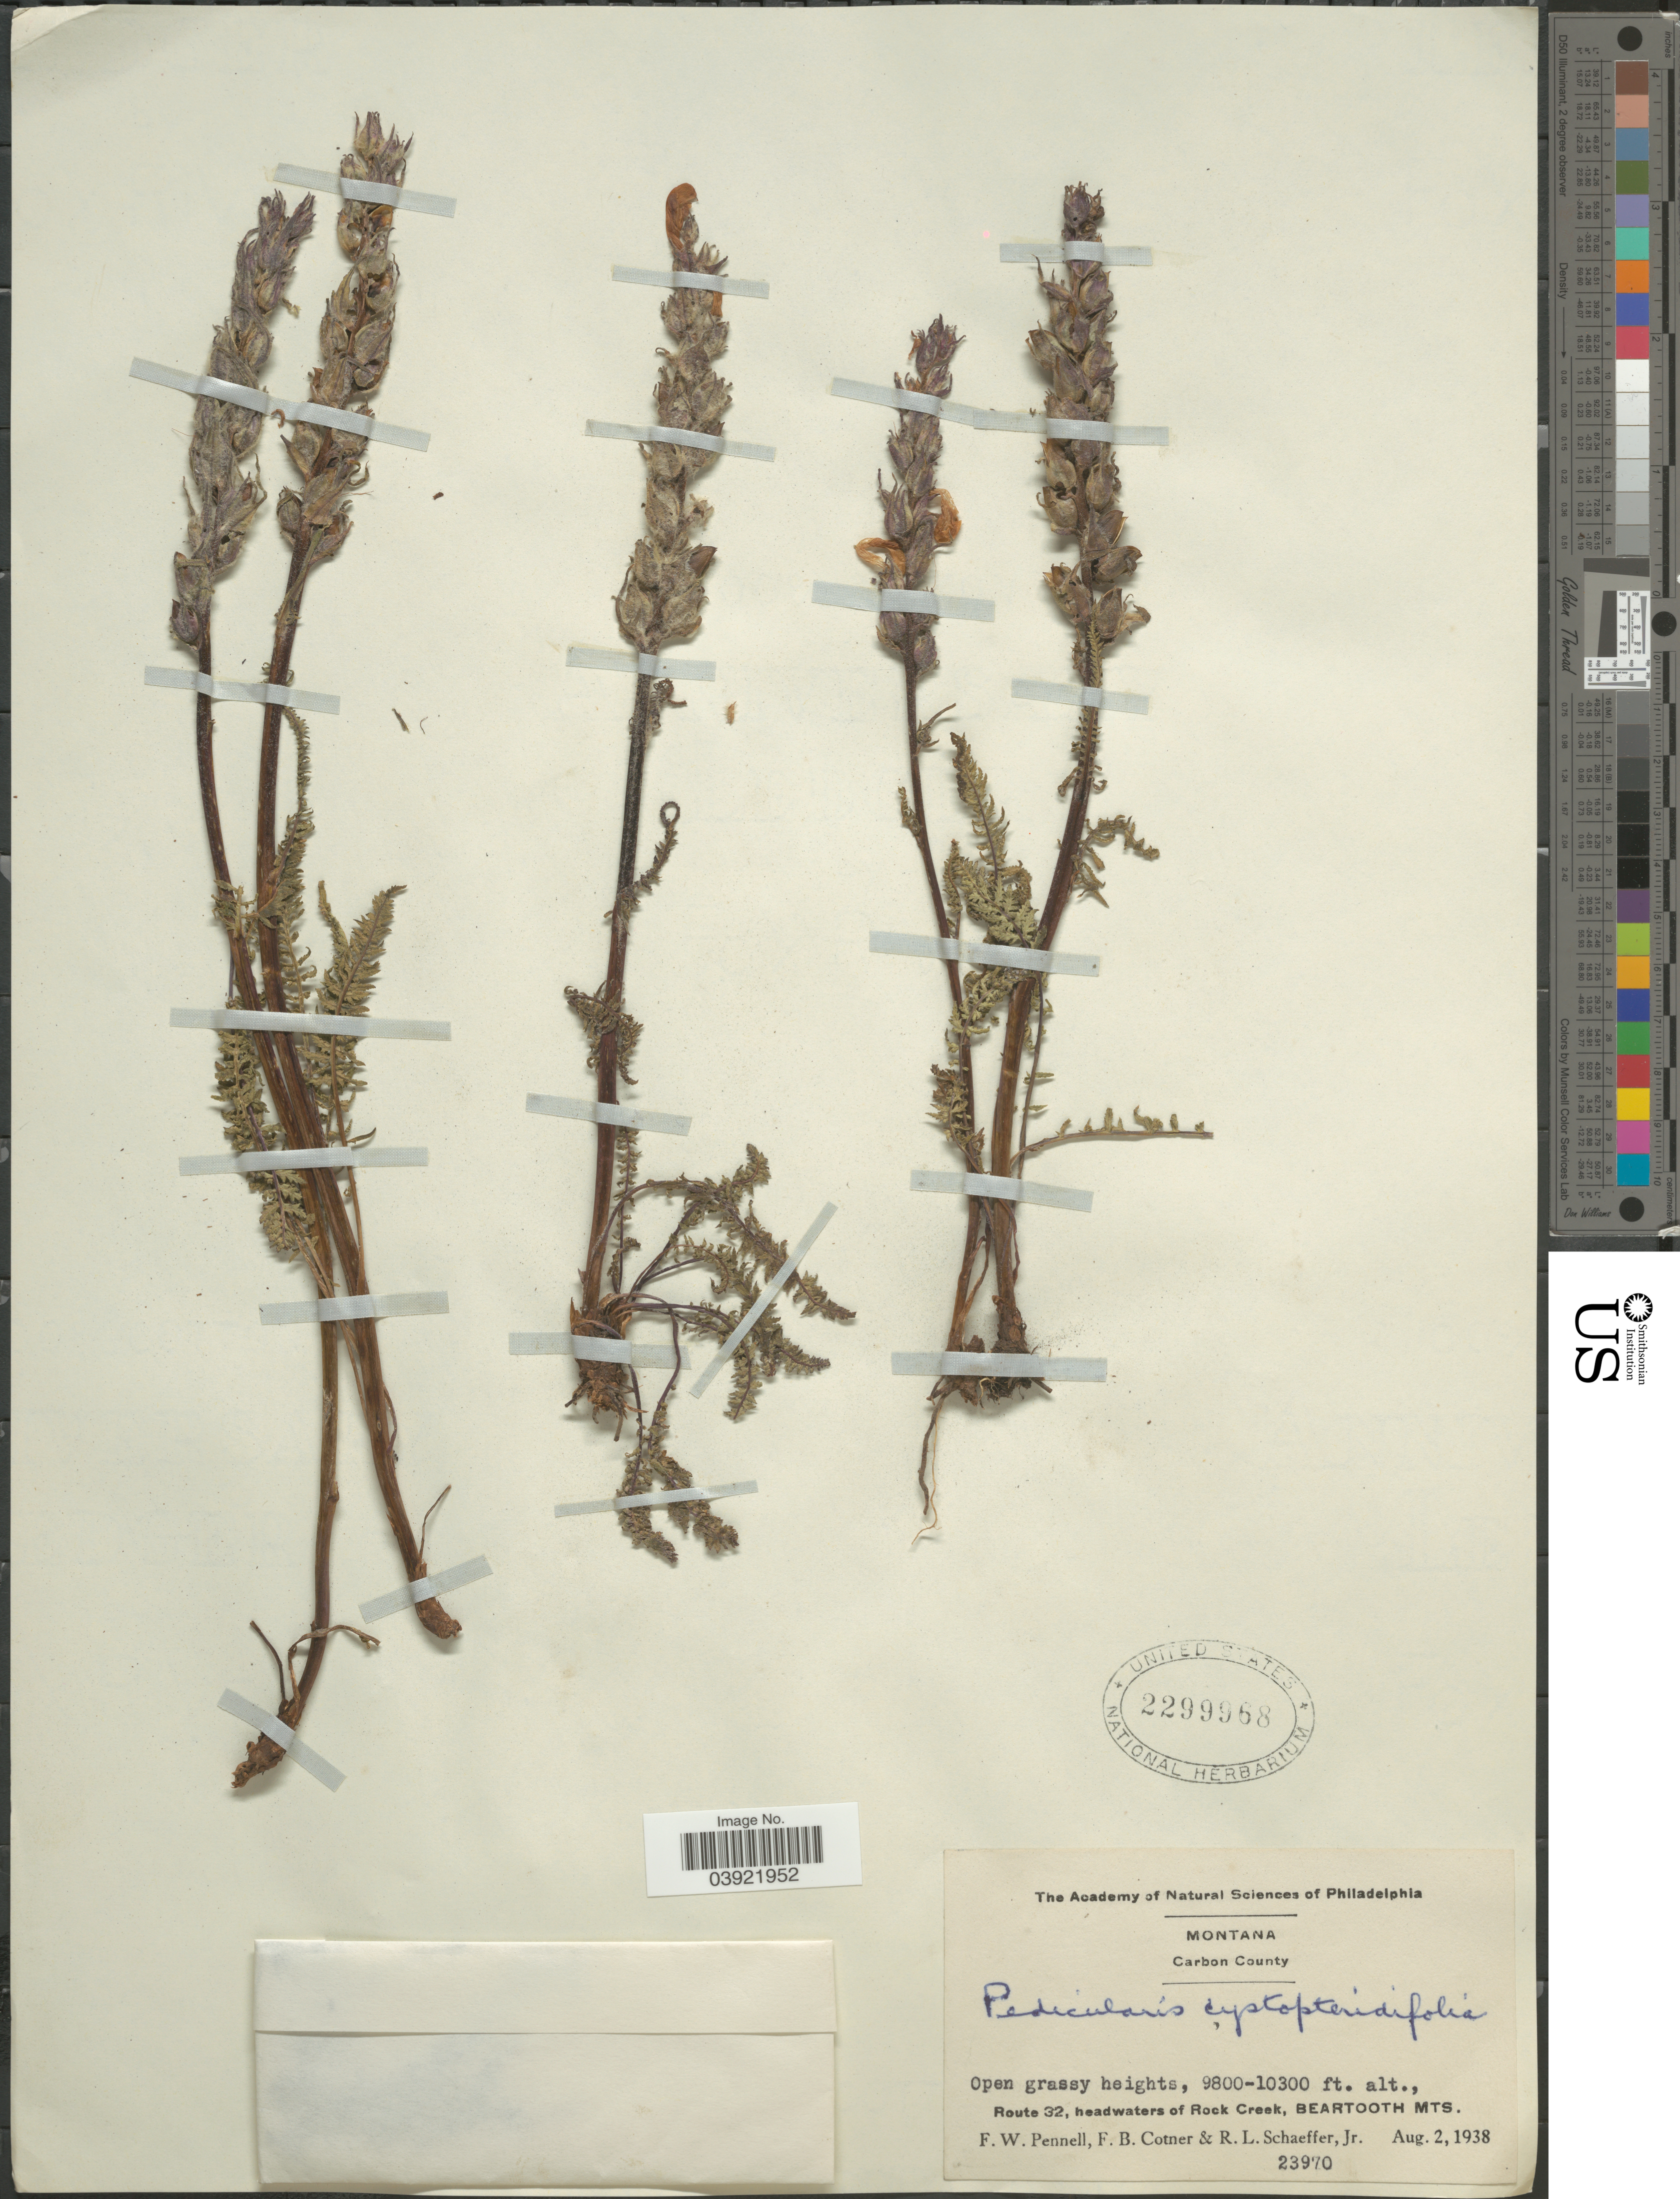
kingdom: Plantae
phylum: Tracheophyta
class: Magnoliopsida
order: Lamiales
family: Orobanchaceae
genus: Pedicularis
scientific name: Pedicularis cystopteridifolia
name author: Rydb.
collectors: F. W. Pennell, F. Cotner & R. L. Schaeffer Jr.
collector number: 23970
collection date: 1938-08-02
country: United States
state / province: Montana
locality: Carbon County. Route 32, headwaters of Rock Creek, Beartooth Mts.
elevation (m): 2987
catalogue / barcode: US 2299968